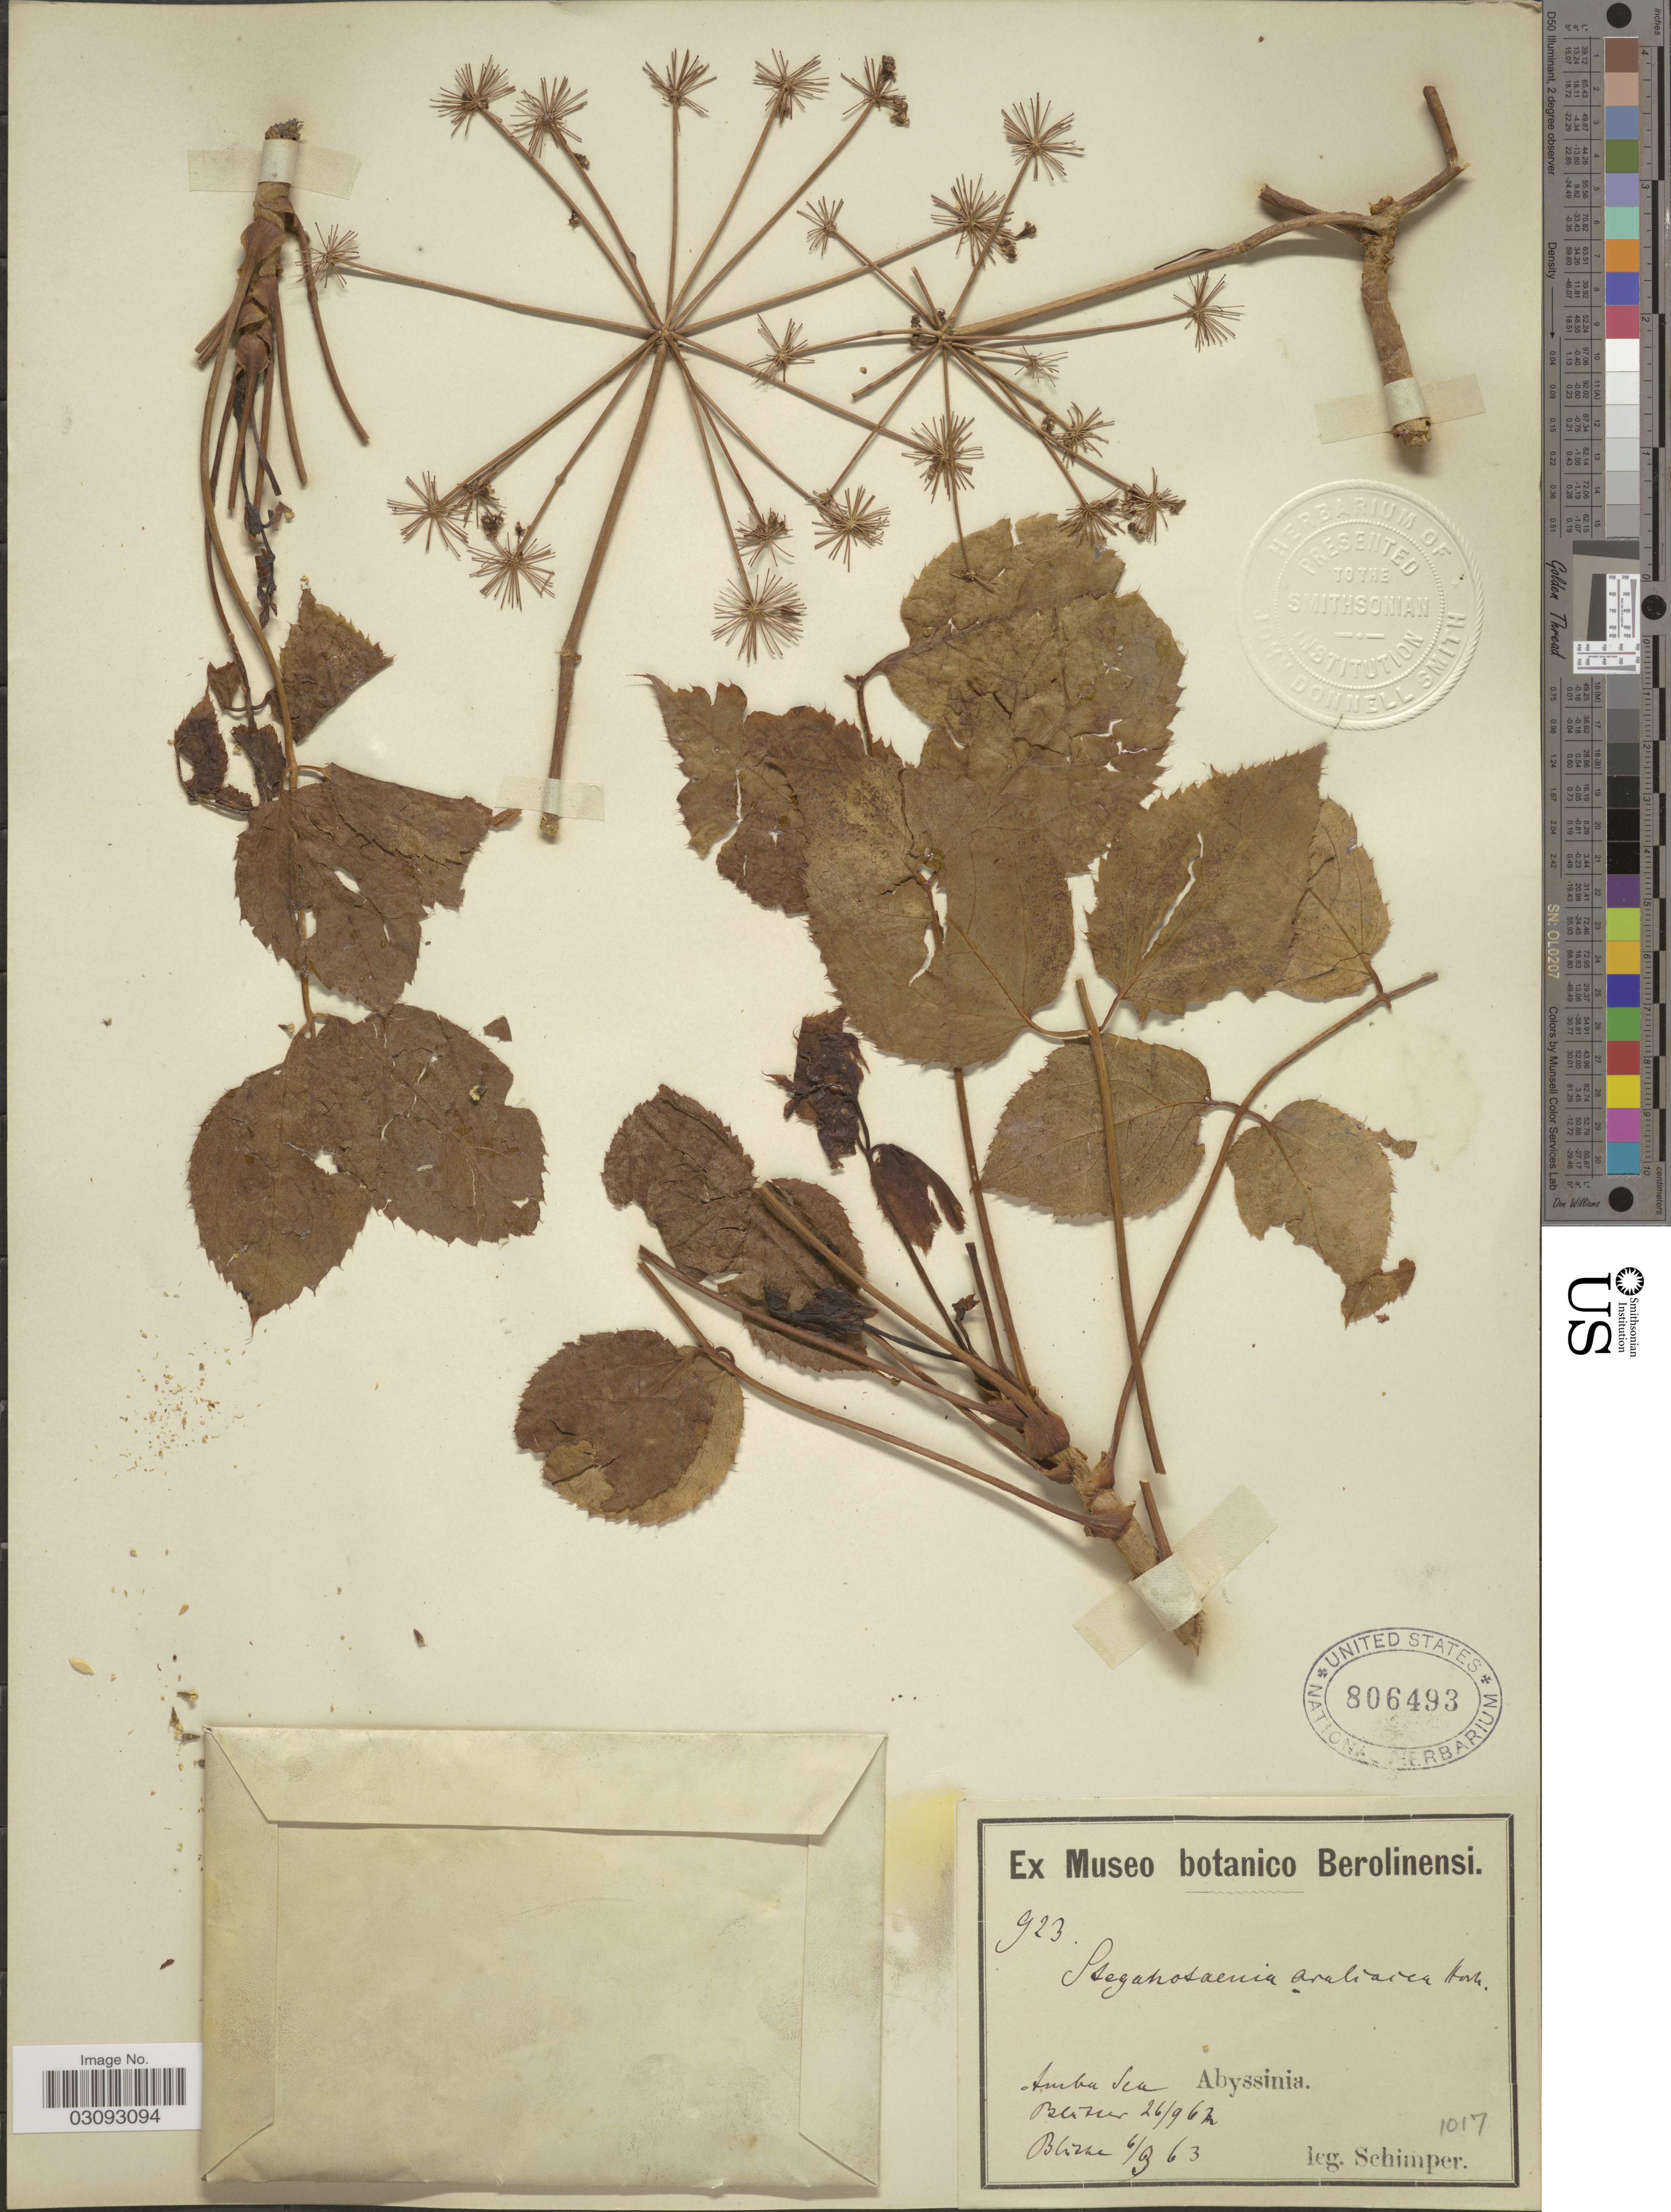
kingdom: Plantae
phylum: Tracheophyta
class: Magnoliopsida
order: Apiales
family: Apiaceae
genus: Peucedanum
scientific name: Peucedanum araliaceum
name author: (Hochst.) Benth. & Hook. f. ex Vatke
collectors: -. Schimper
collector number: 923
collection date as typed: Transcribed d/m/y: 26/9/62 to 6/3/63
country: Eritrea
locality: Amba Sea Abyssinia.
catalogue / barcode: US 806493